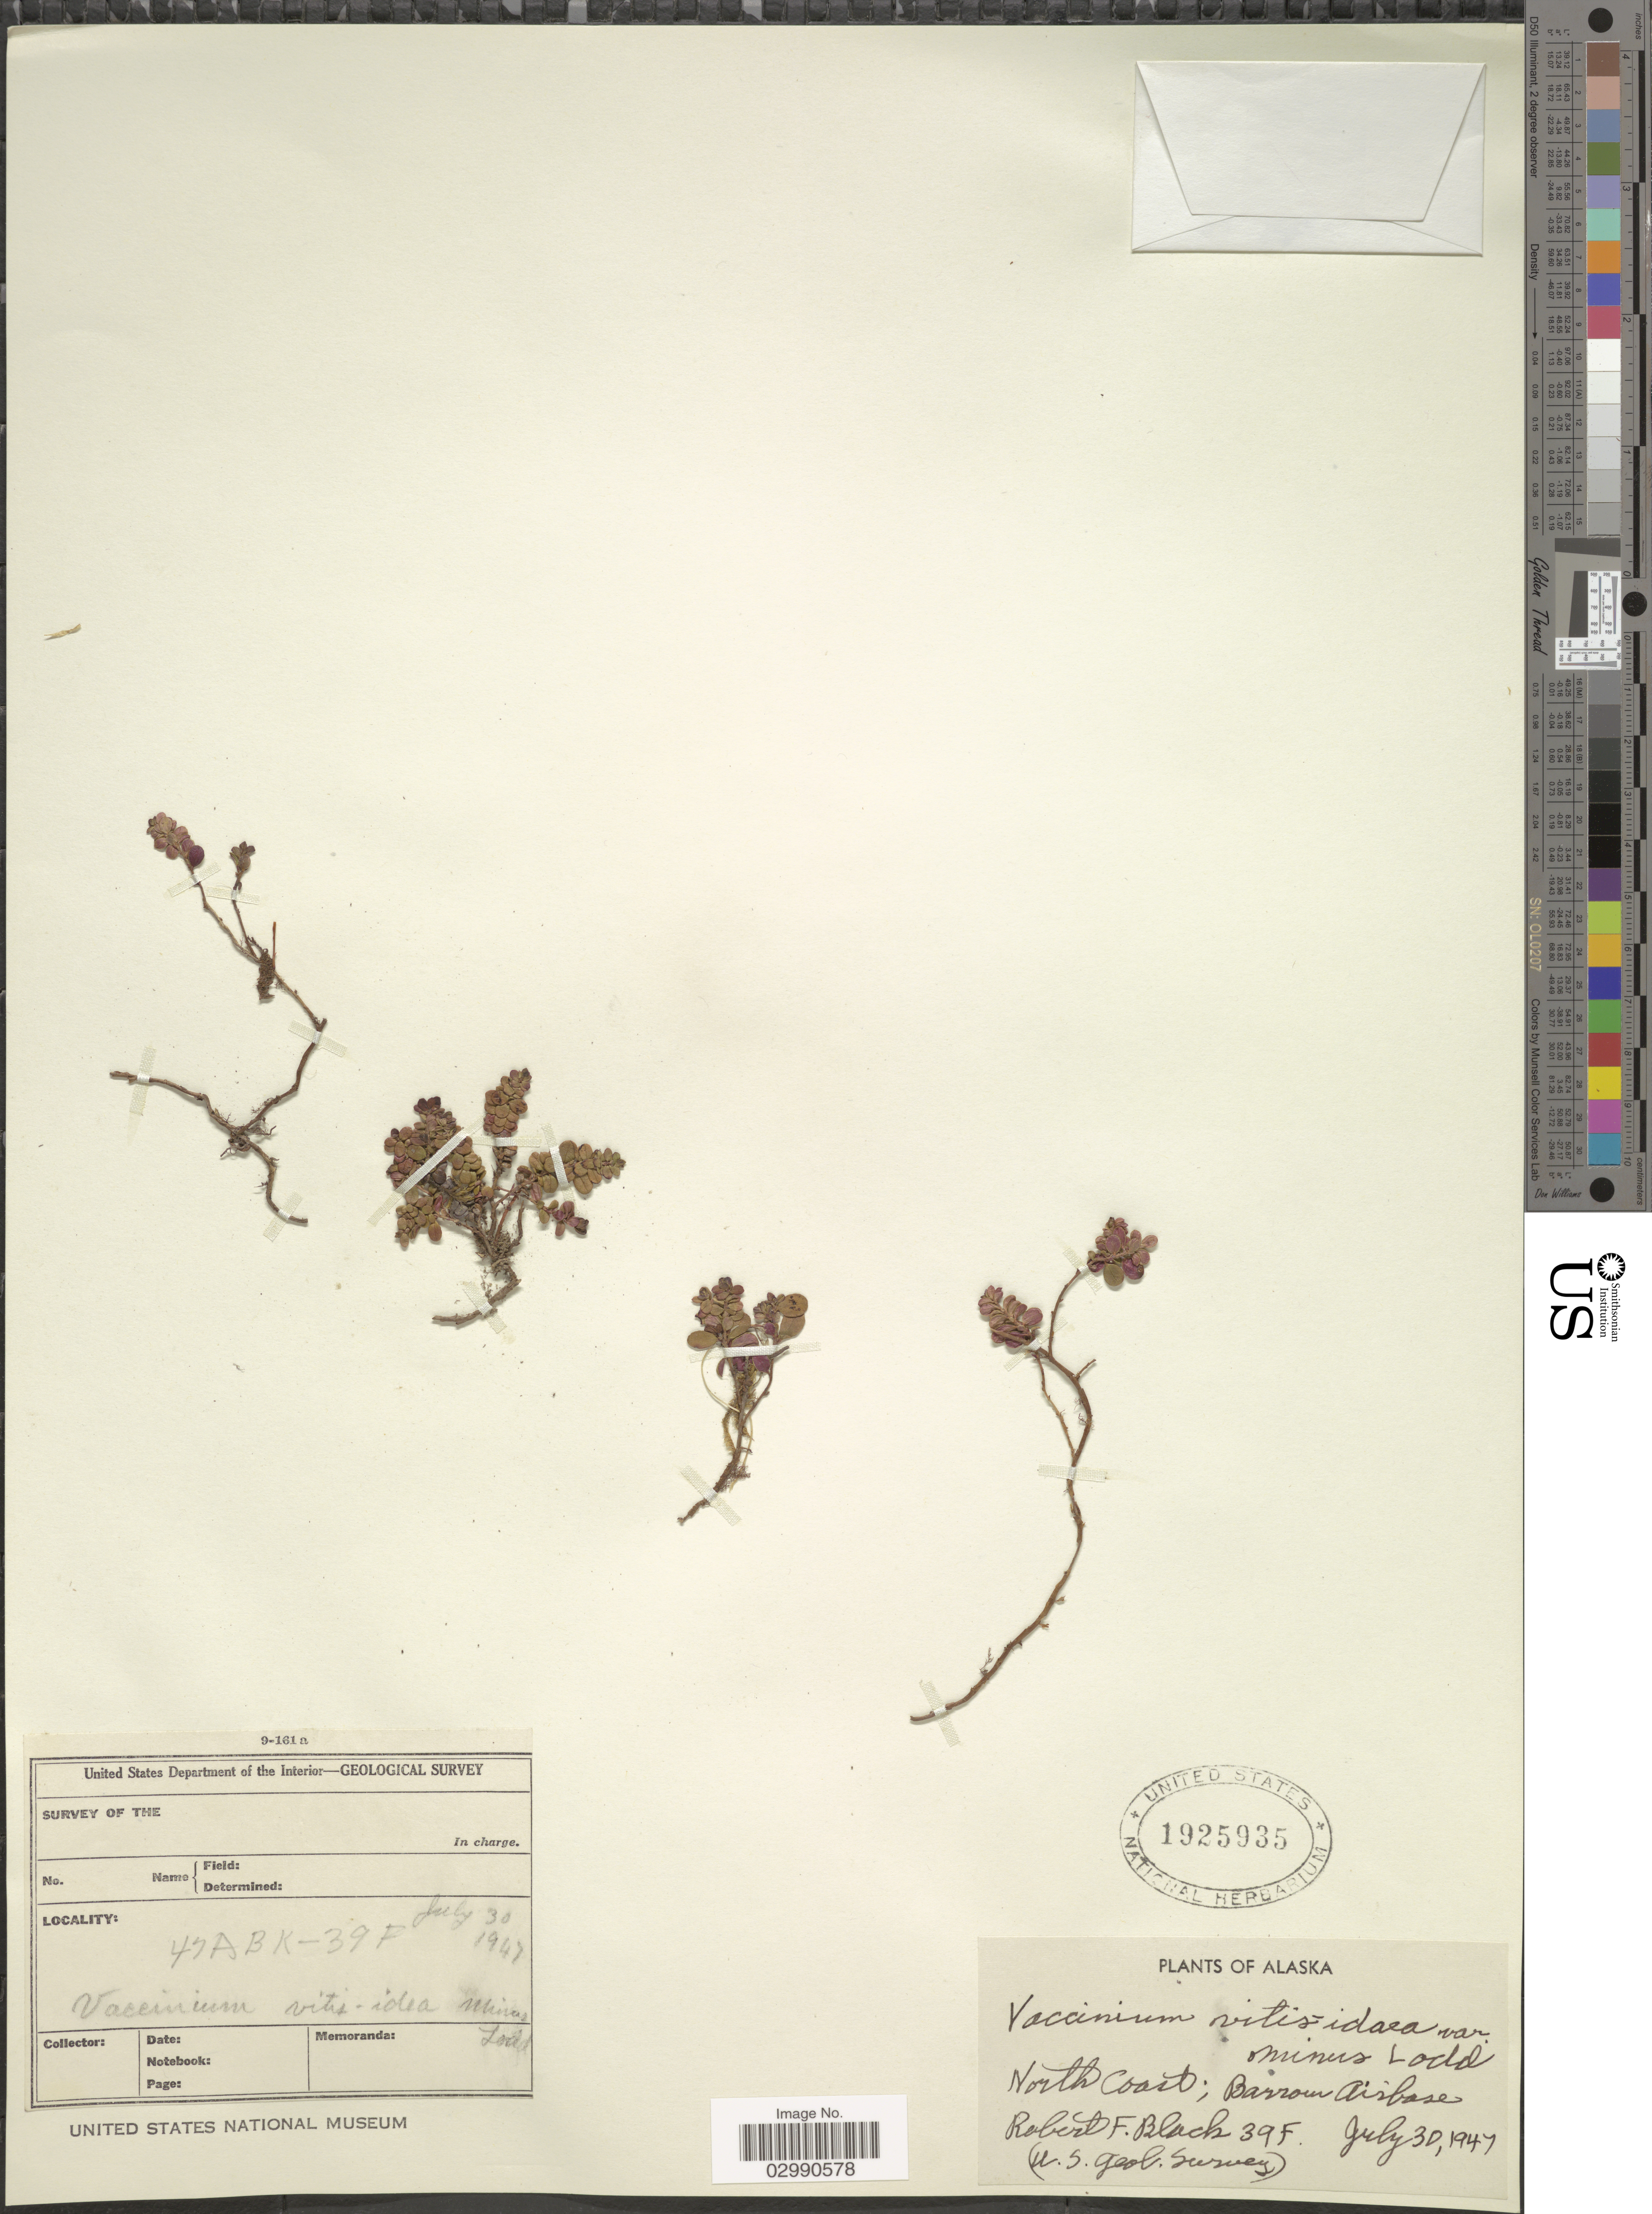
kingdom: Plantae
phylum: Tracheophyta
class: Magnoliopsida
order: Ericales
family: Ericaceae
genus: Vaccinium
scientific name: Vaccinium vitis-idaea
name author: L.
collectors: R. F. Black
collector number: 39F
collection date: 1947-07-30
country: United States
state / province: Alaska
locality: North Coast; Barrow Airbase.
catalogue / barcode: US 1925935